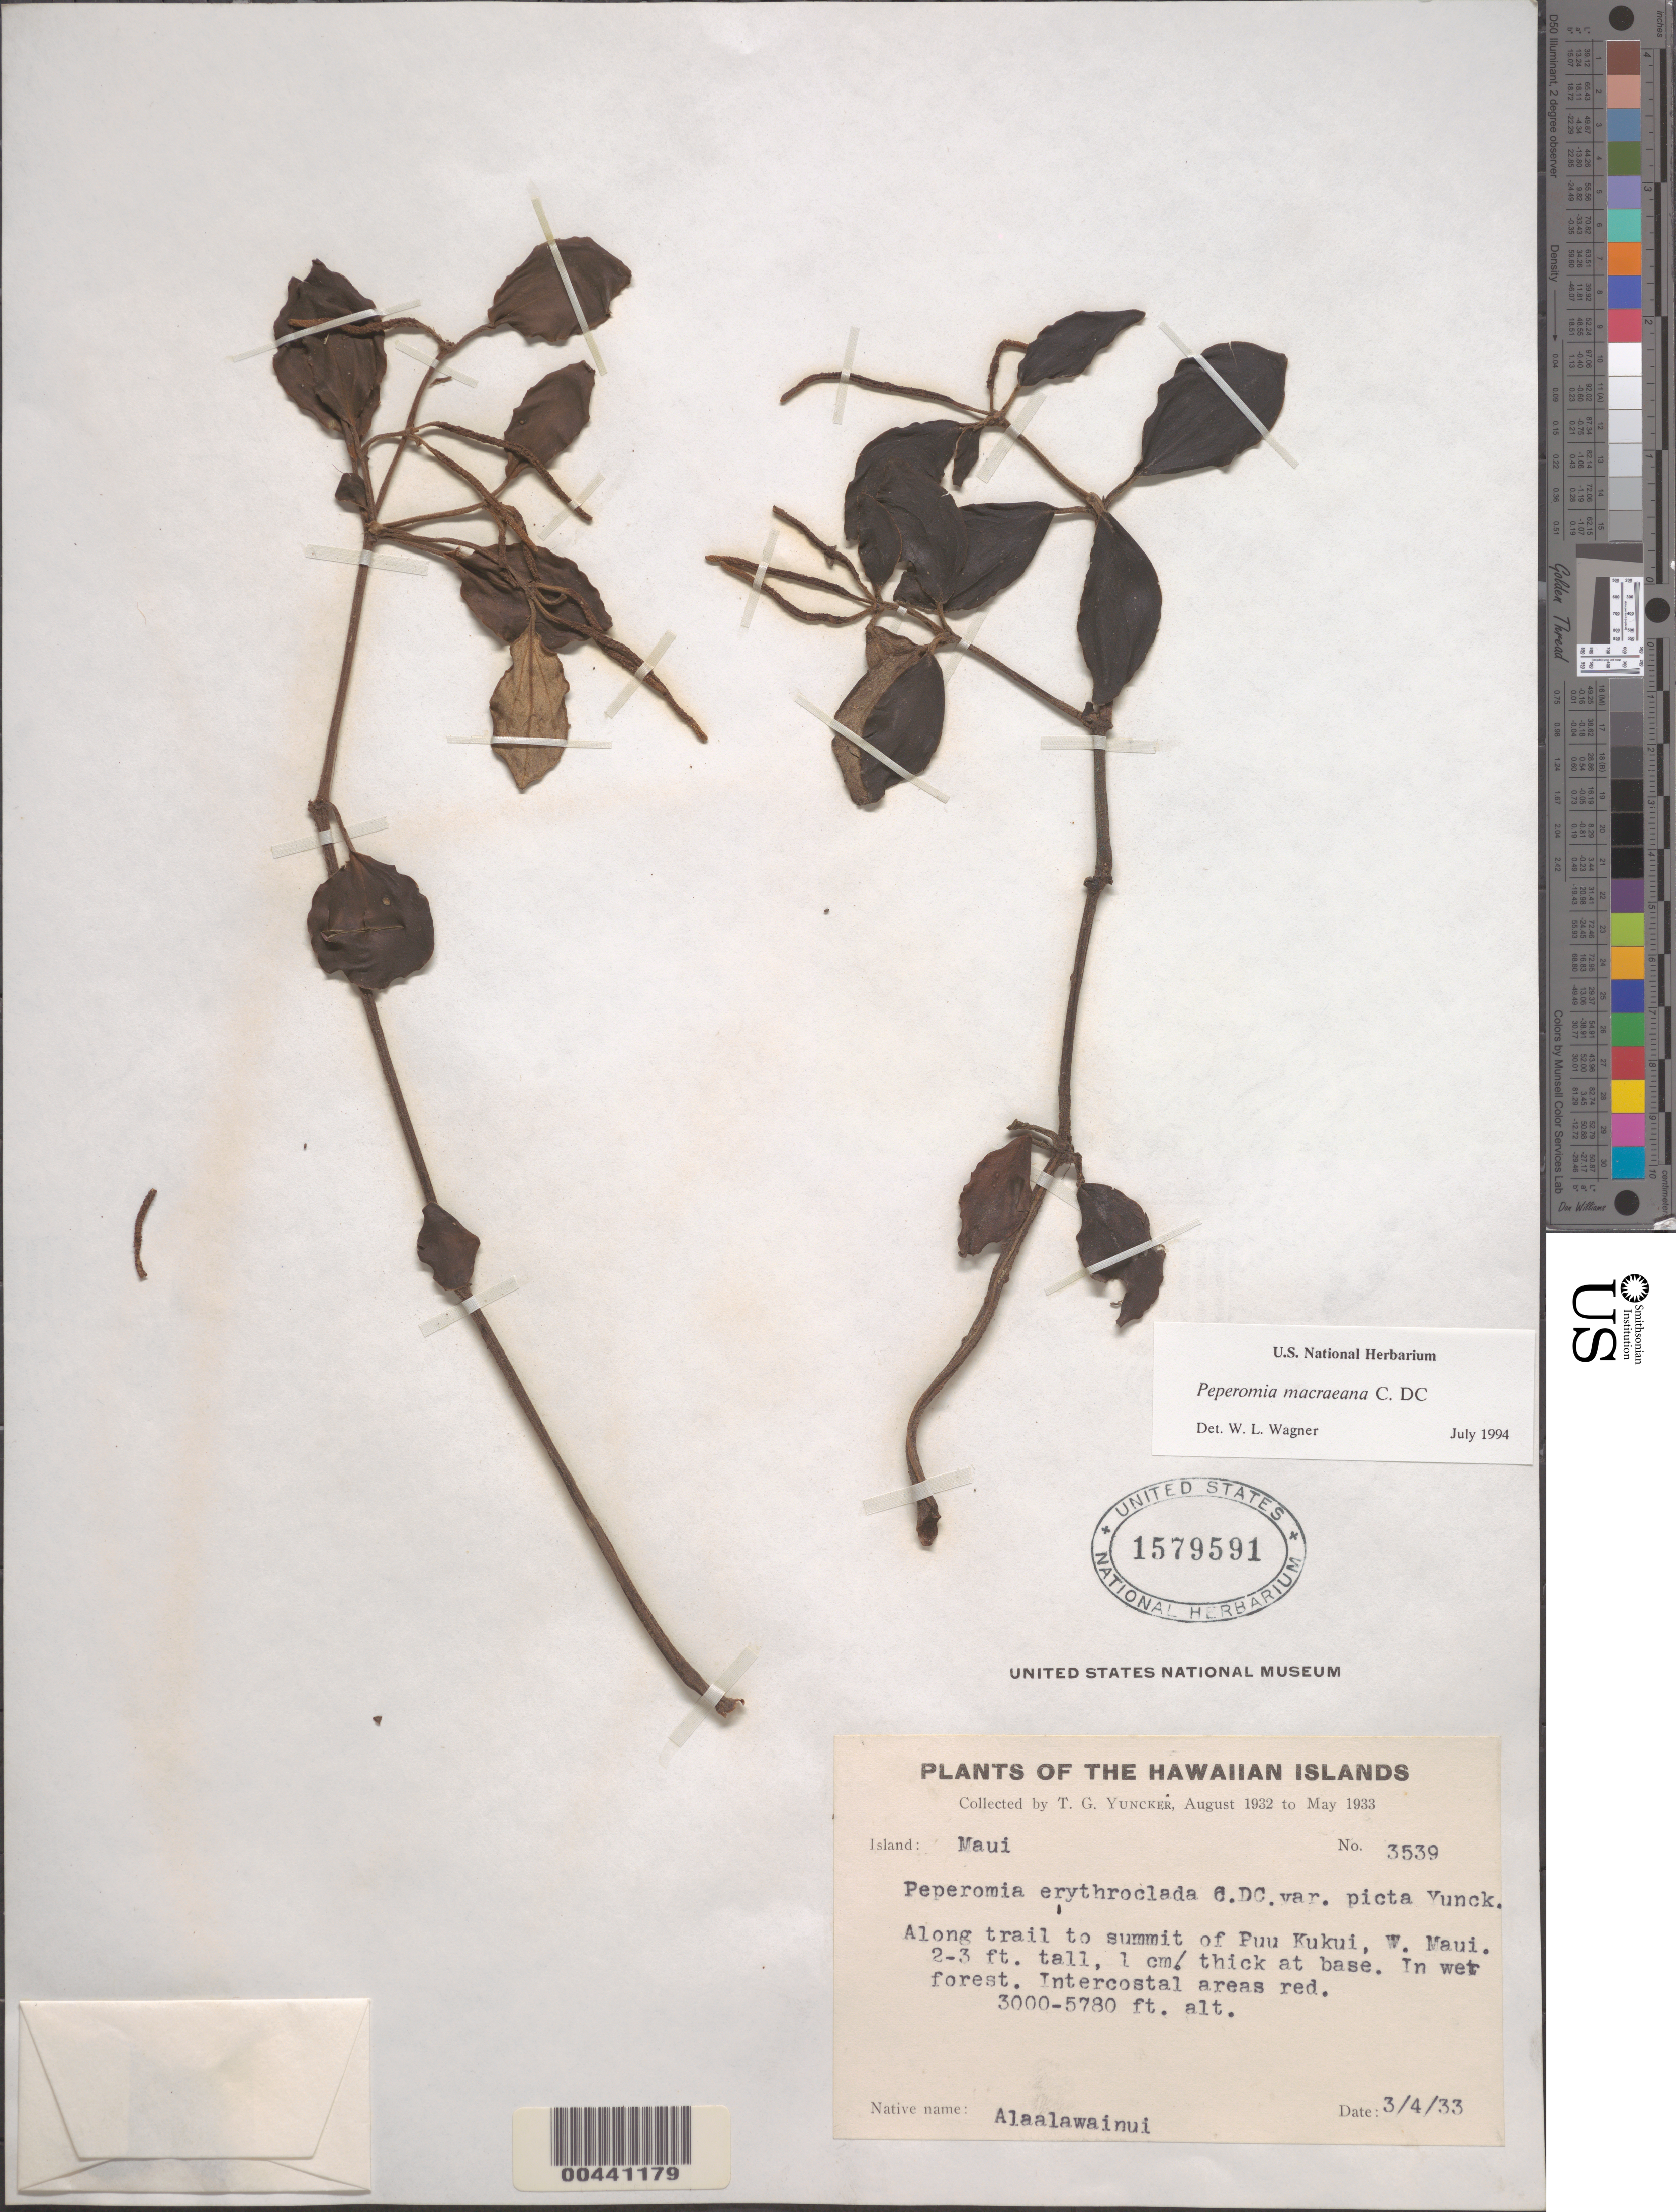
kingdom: Plantae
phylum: Tracheophyta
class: Magnoliopsida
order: Piperales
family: Piperaceae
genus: Peperomia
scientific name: Peperomia macraeana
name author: C. DC.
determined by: Wagner, W. L., (BOT), Smithsonian Institution - National Museum of Natural History (UNITED STATES)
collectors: T. G. Yuncker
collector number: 3539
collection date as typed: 4 Mar 1933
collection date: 1933-03-04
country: United States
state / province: Hawaii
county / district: Maui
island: Maui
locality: Along trail to summit of Puu Kukui, W Maui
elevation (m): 914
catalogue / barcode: US 1579591